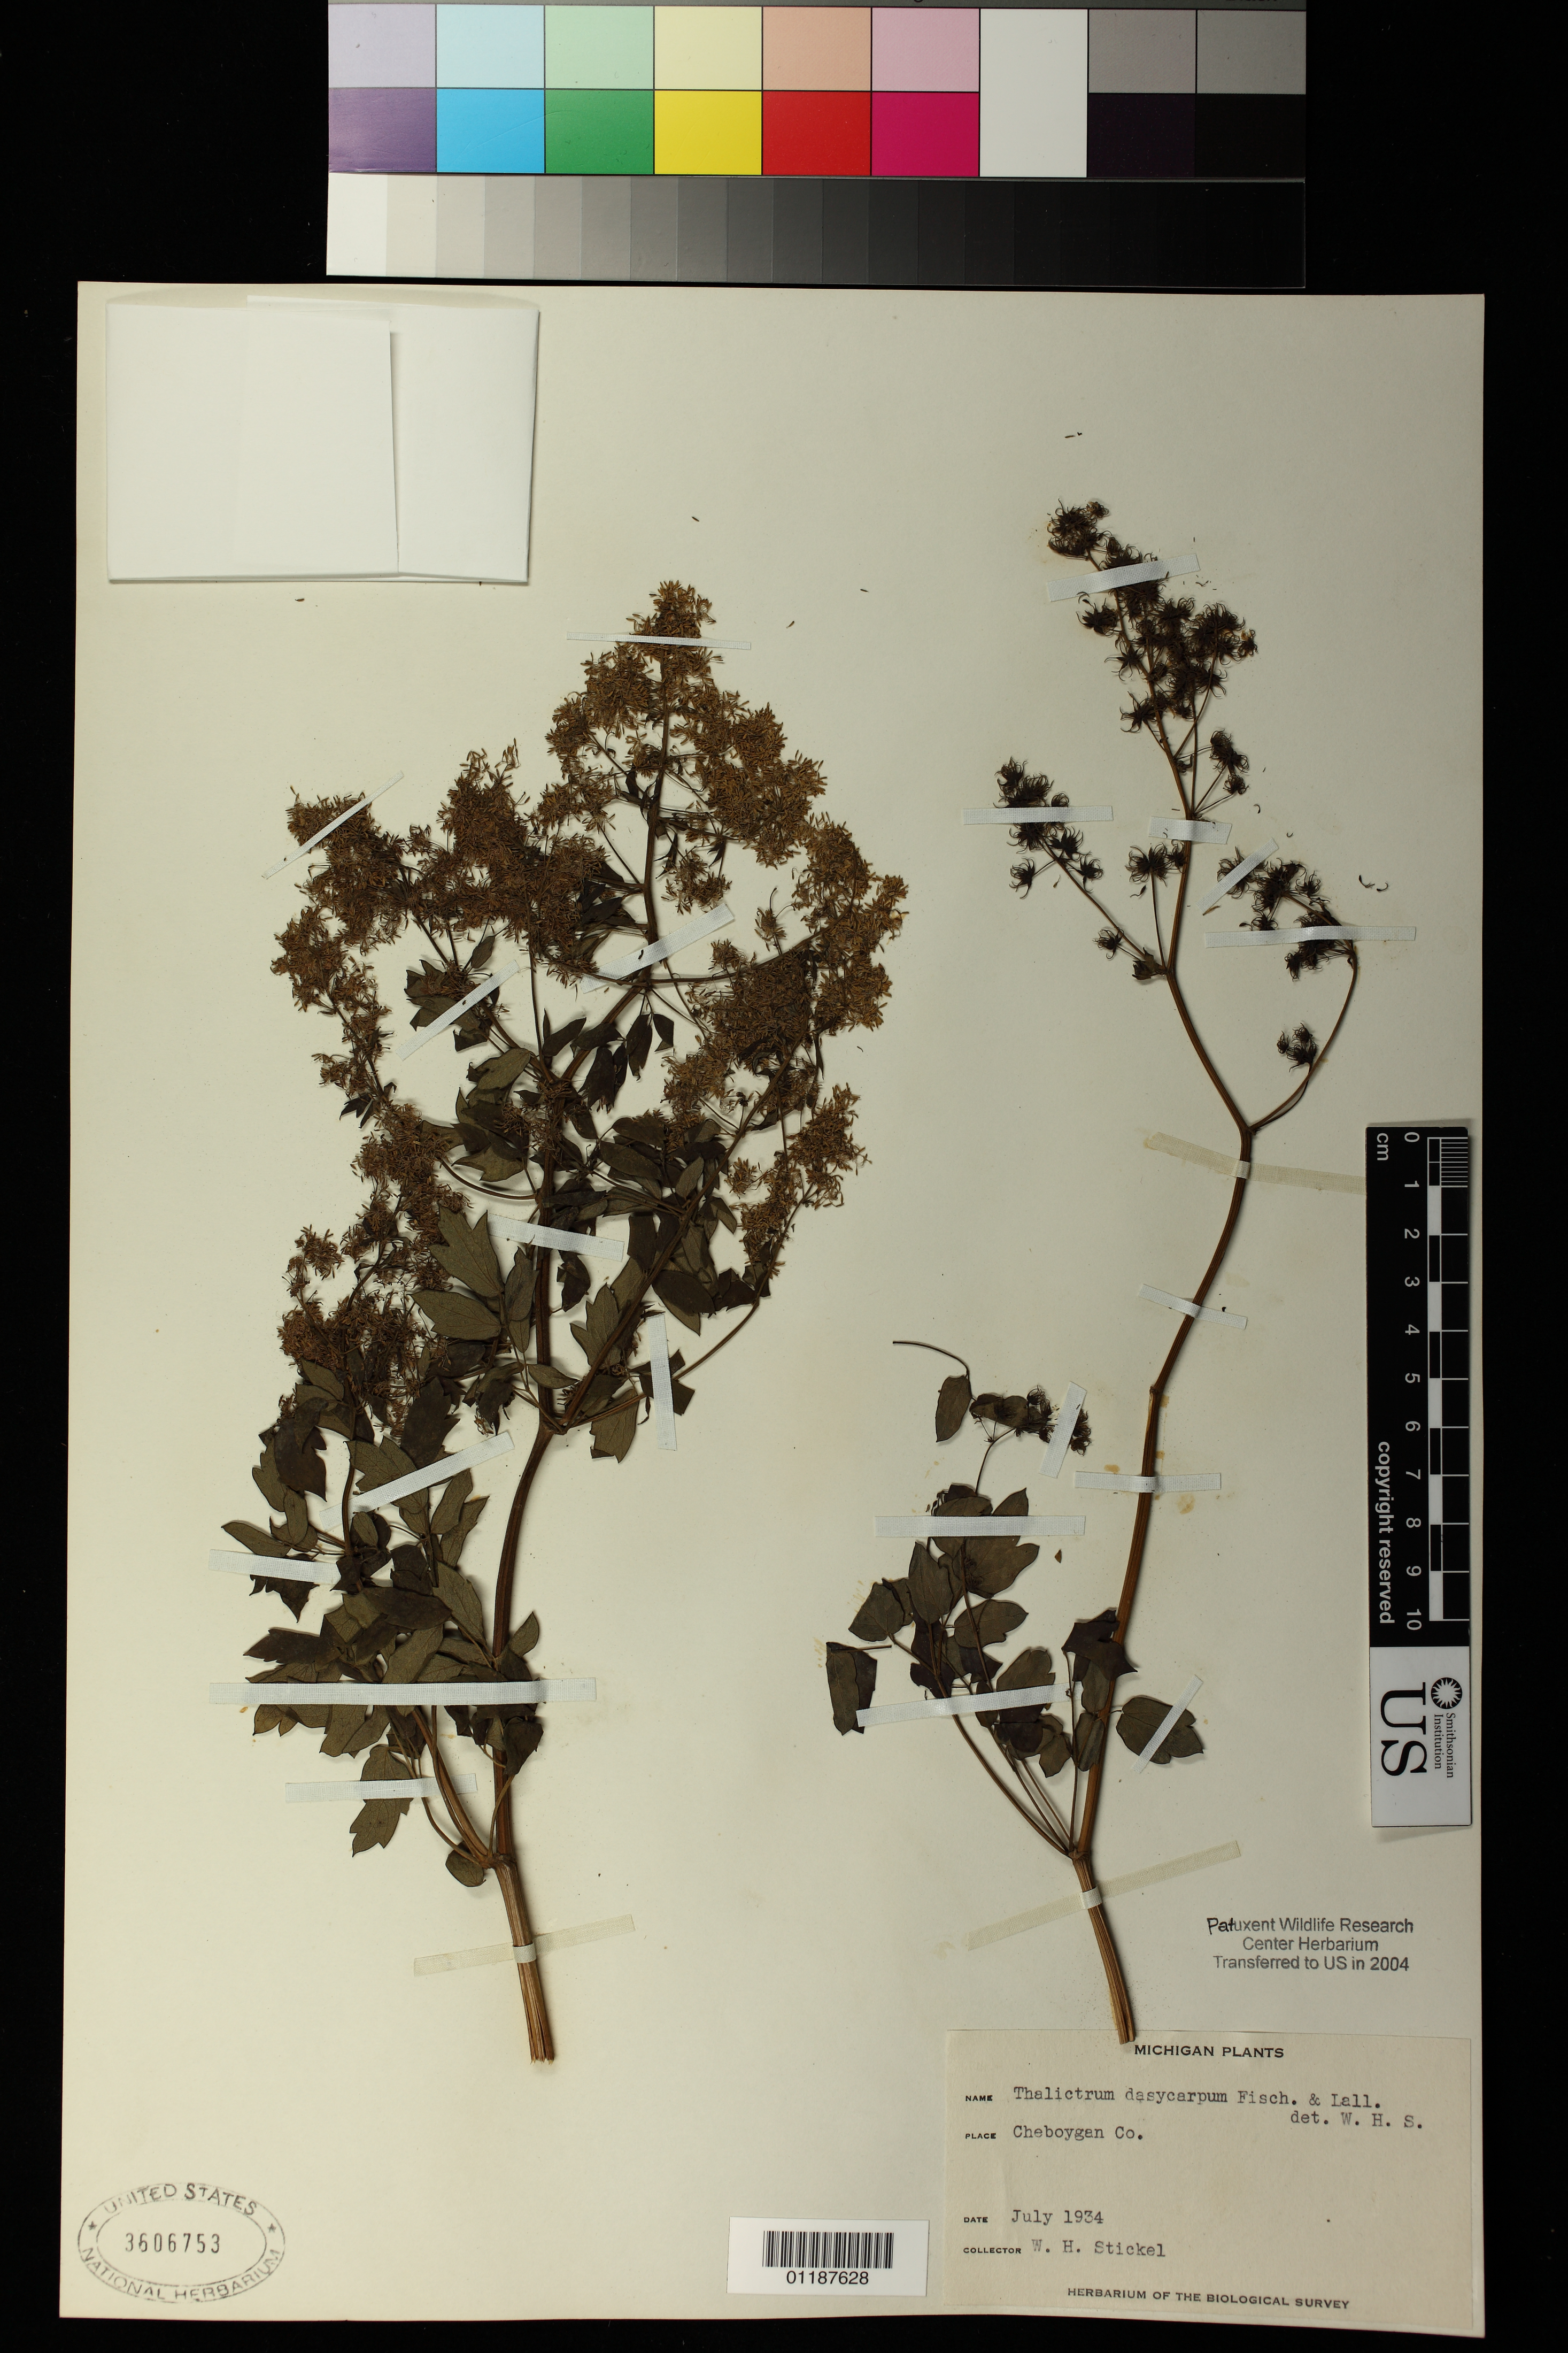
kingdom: Plantae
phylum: Tracheophyta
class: Magnoliopsida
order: Ranunculales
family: Ranunculaceae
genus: Thalictrum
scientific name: Thalictrum dasycarpum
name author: Fisch. & Avé-Lall.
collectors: W. Stickel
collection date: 1934-07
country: United States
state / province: Michigan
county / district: Cheboygan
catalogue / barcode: US 3606753